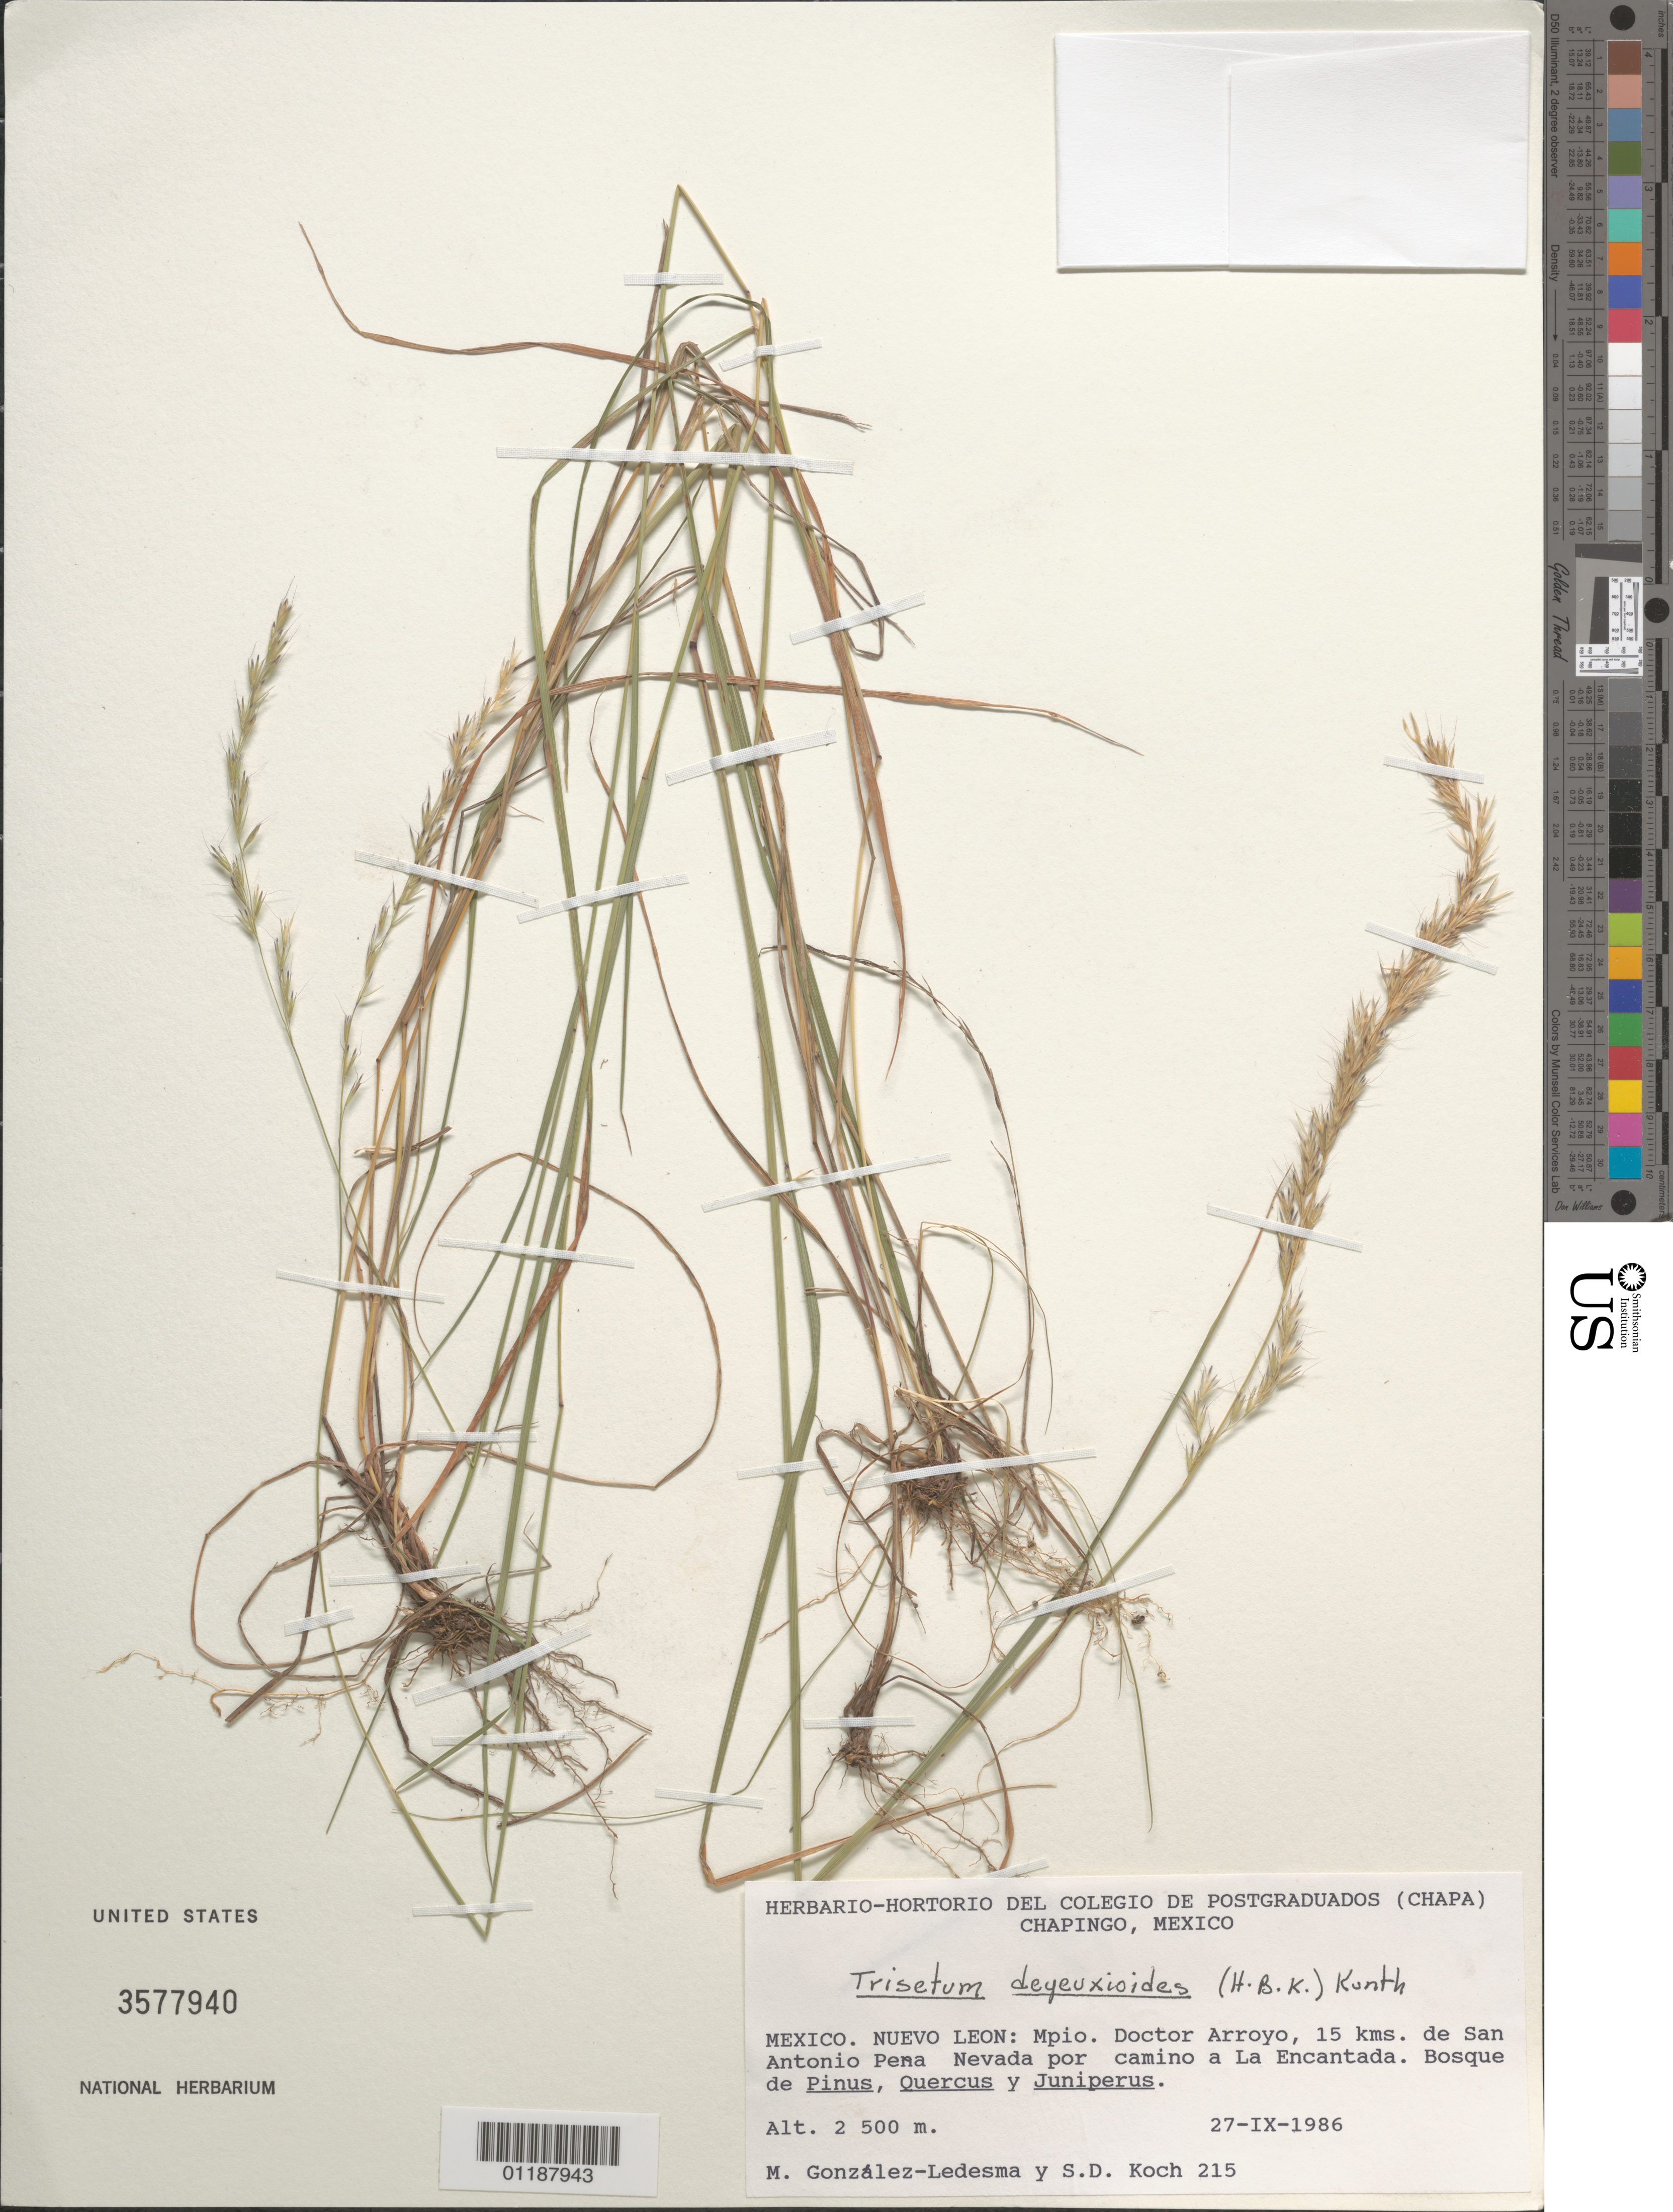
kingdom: Plantae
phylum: Tracheophyta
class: Liliopsida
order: Poales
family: Poaceae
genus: Trisetum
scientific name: Trisetum deyeuxioides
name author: (Kunth) Kunth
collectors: M. González-Ledesma & S. D. Koch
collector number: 215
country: Mexico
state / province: Nuevo León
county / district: Doctor Arroyo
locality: Sand Antonio Pena Nevada pro camino a La Encantada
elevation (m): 2500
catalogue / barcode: US 3577940